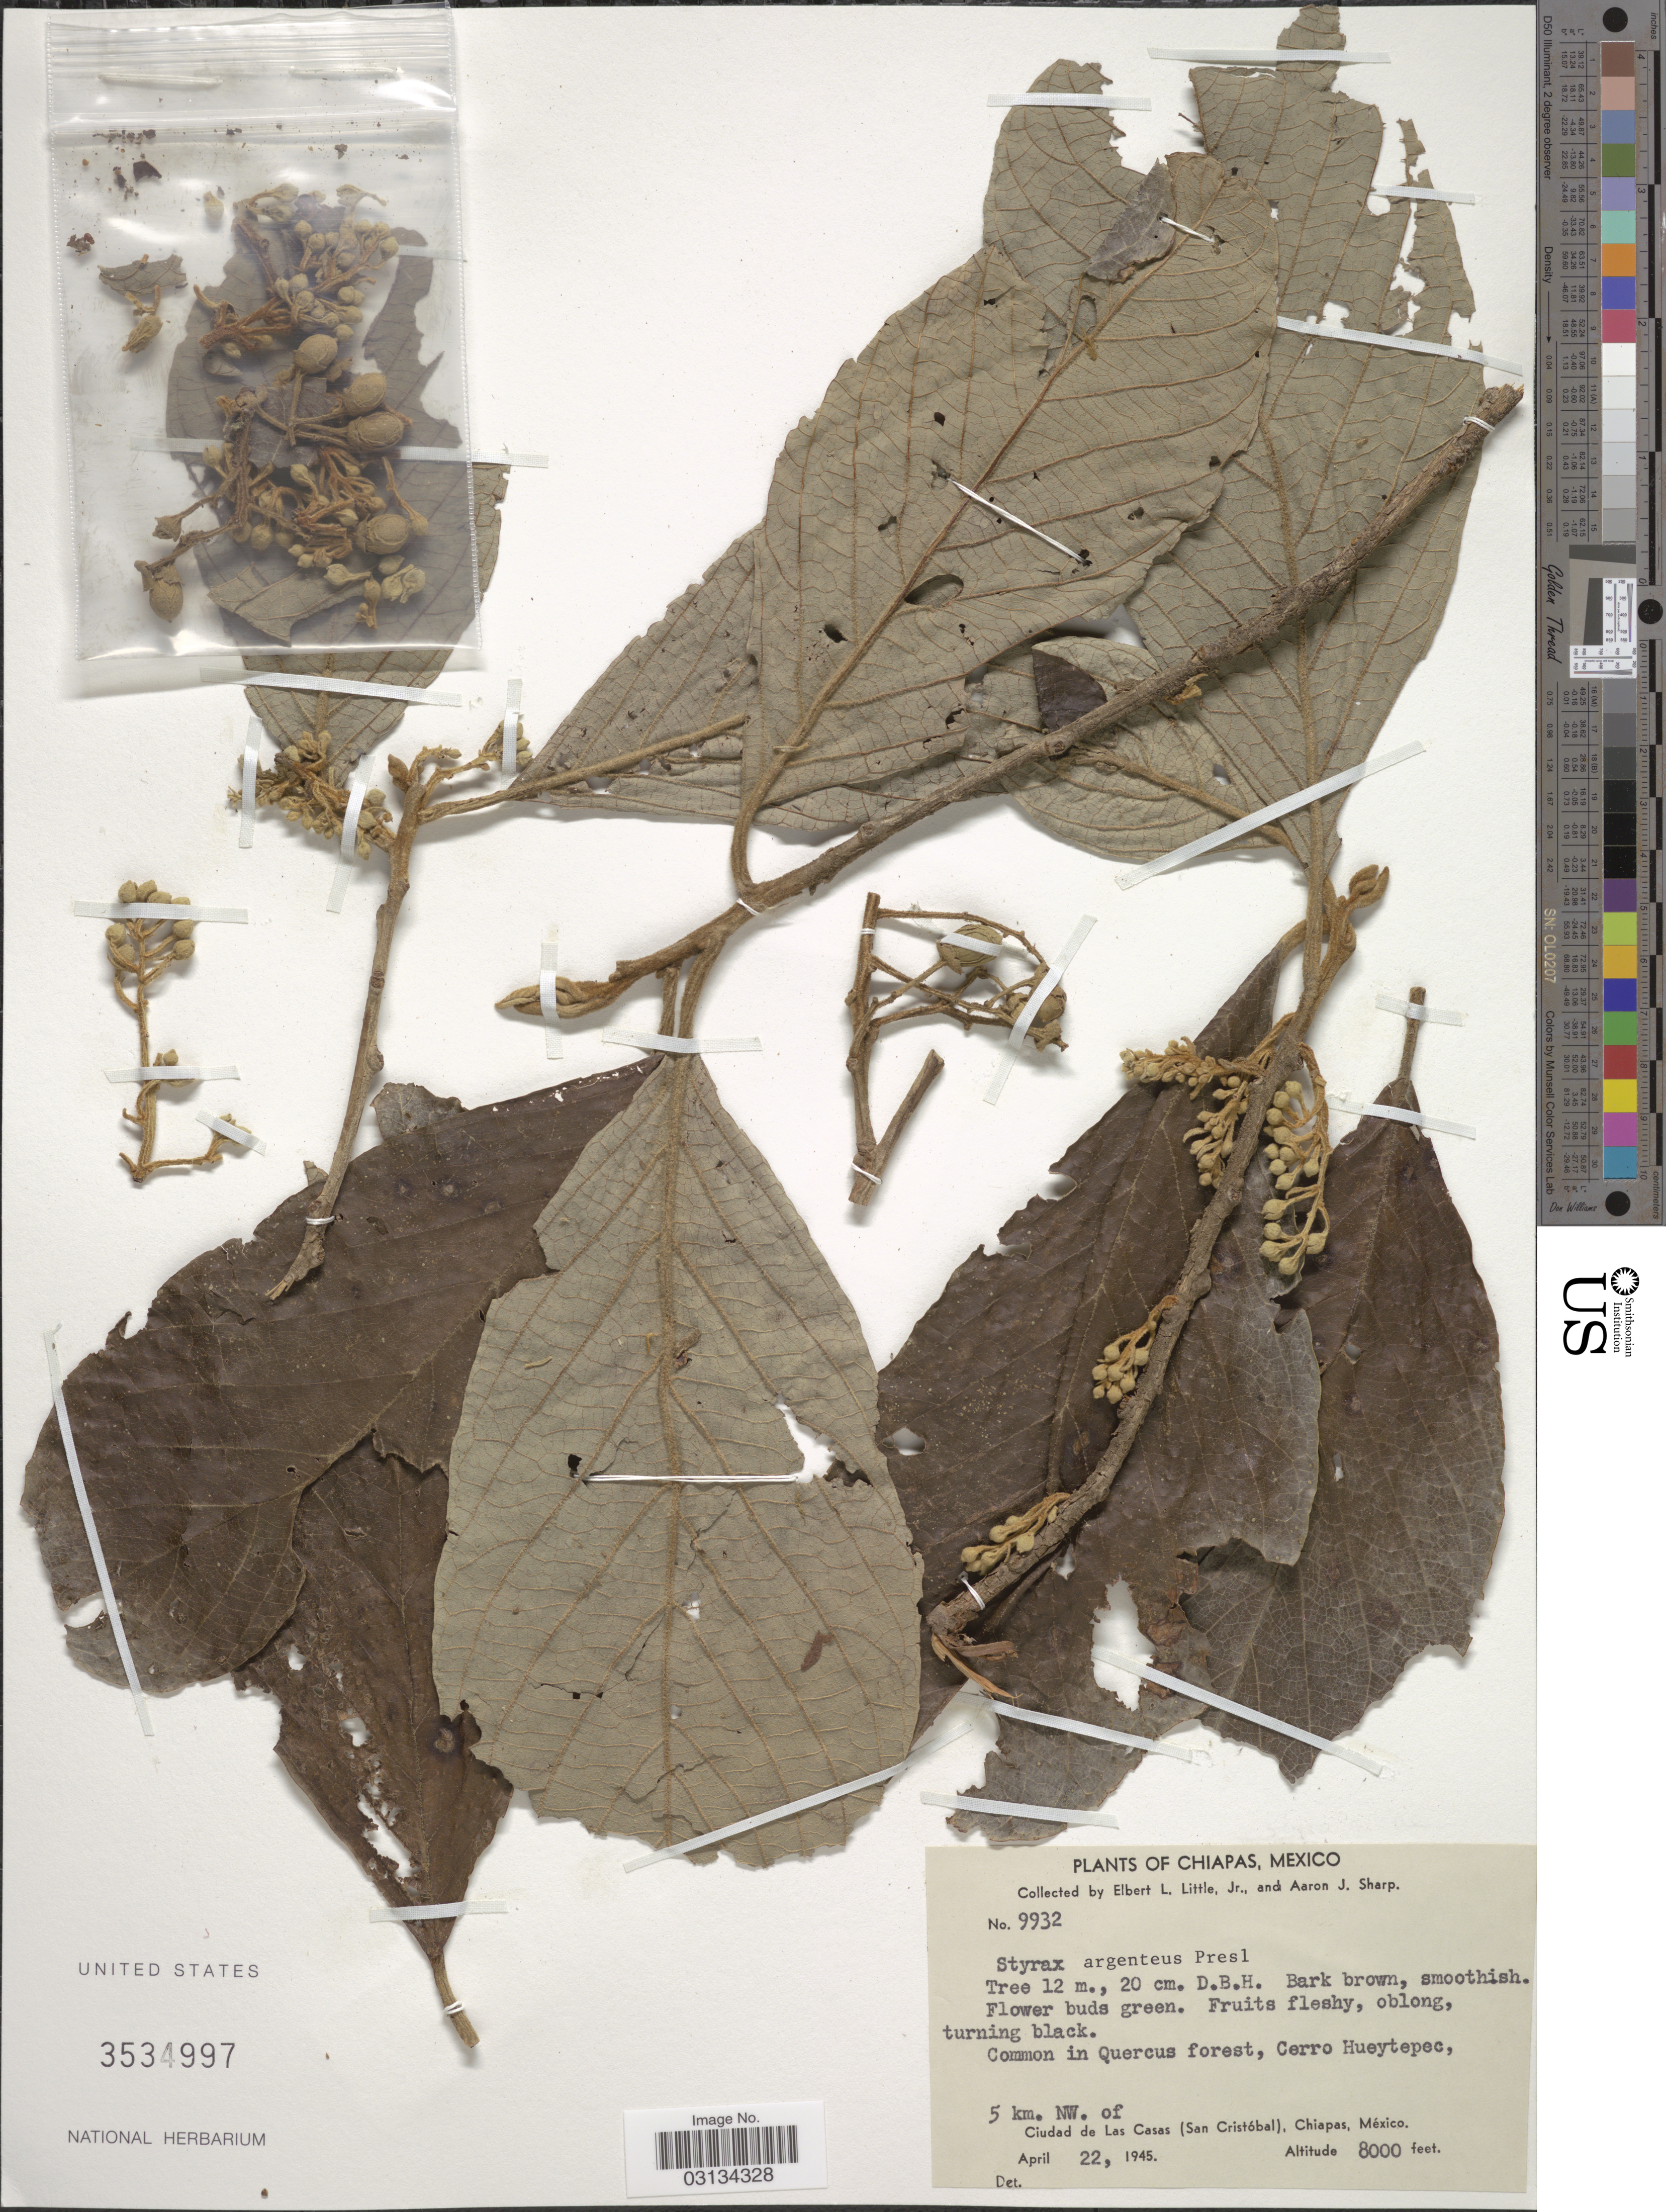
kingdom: Plantae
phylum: Tracheophyta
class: Magnoliopsida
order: Ericales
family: Styracaceae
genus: Styrax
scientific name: Styrax argenteus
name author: C. Presl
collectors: E. L. Little & Mrs A. J. Sharp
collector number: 9932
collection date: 1945-04-22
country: Mexico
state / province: Chiapas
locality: Cerro Hueytepec, 5 km. NW. of Ciudad de Las Casas (San Cristóbal).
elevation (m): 2438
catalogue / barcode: US 3534997